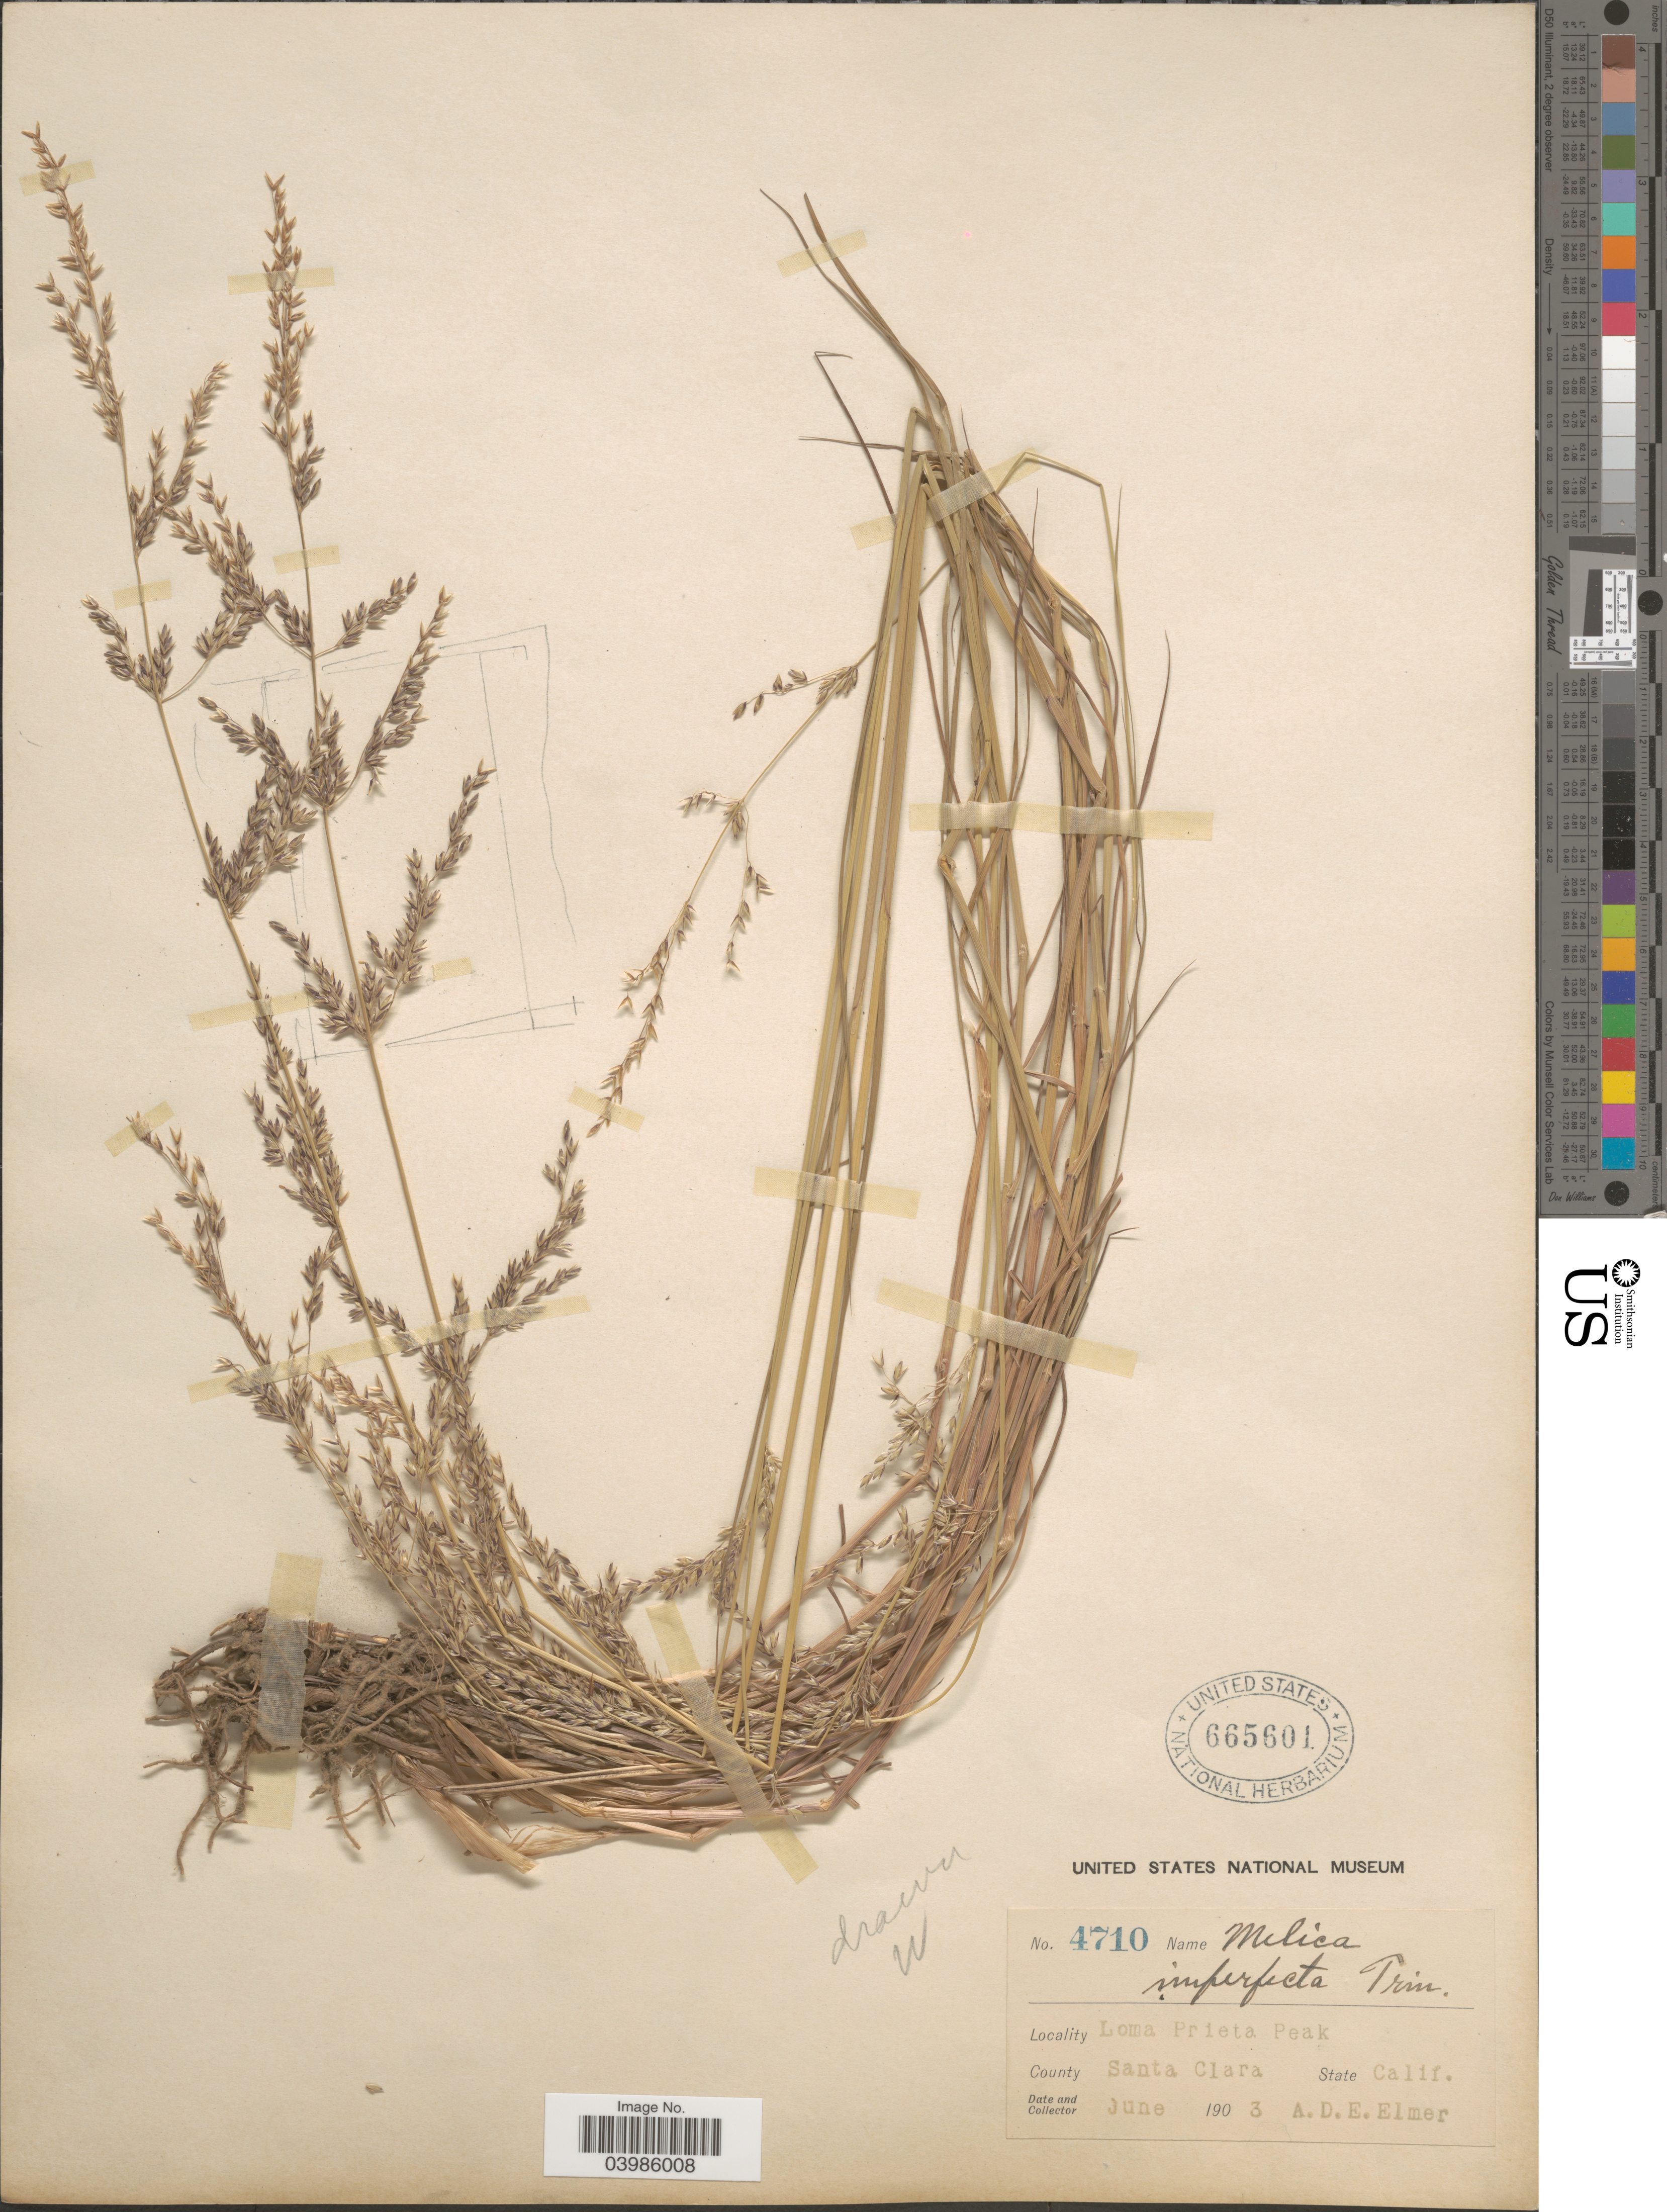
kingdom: Plantae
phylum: Tracheophyta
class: Liliopsida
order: Poales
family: Poaceae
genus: Melica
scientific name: Melica imperfecta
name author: Trin.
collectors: A. D. E. Elmer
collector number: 4710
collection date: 1903-06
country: United States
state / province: California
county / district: Santa Clara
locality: Loma Prieta Peak. County Santa Clara.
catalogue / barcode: US 665601